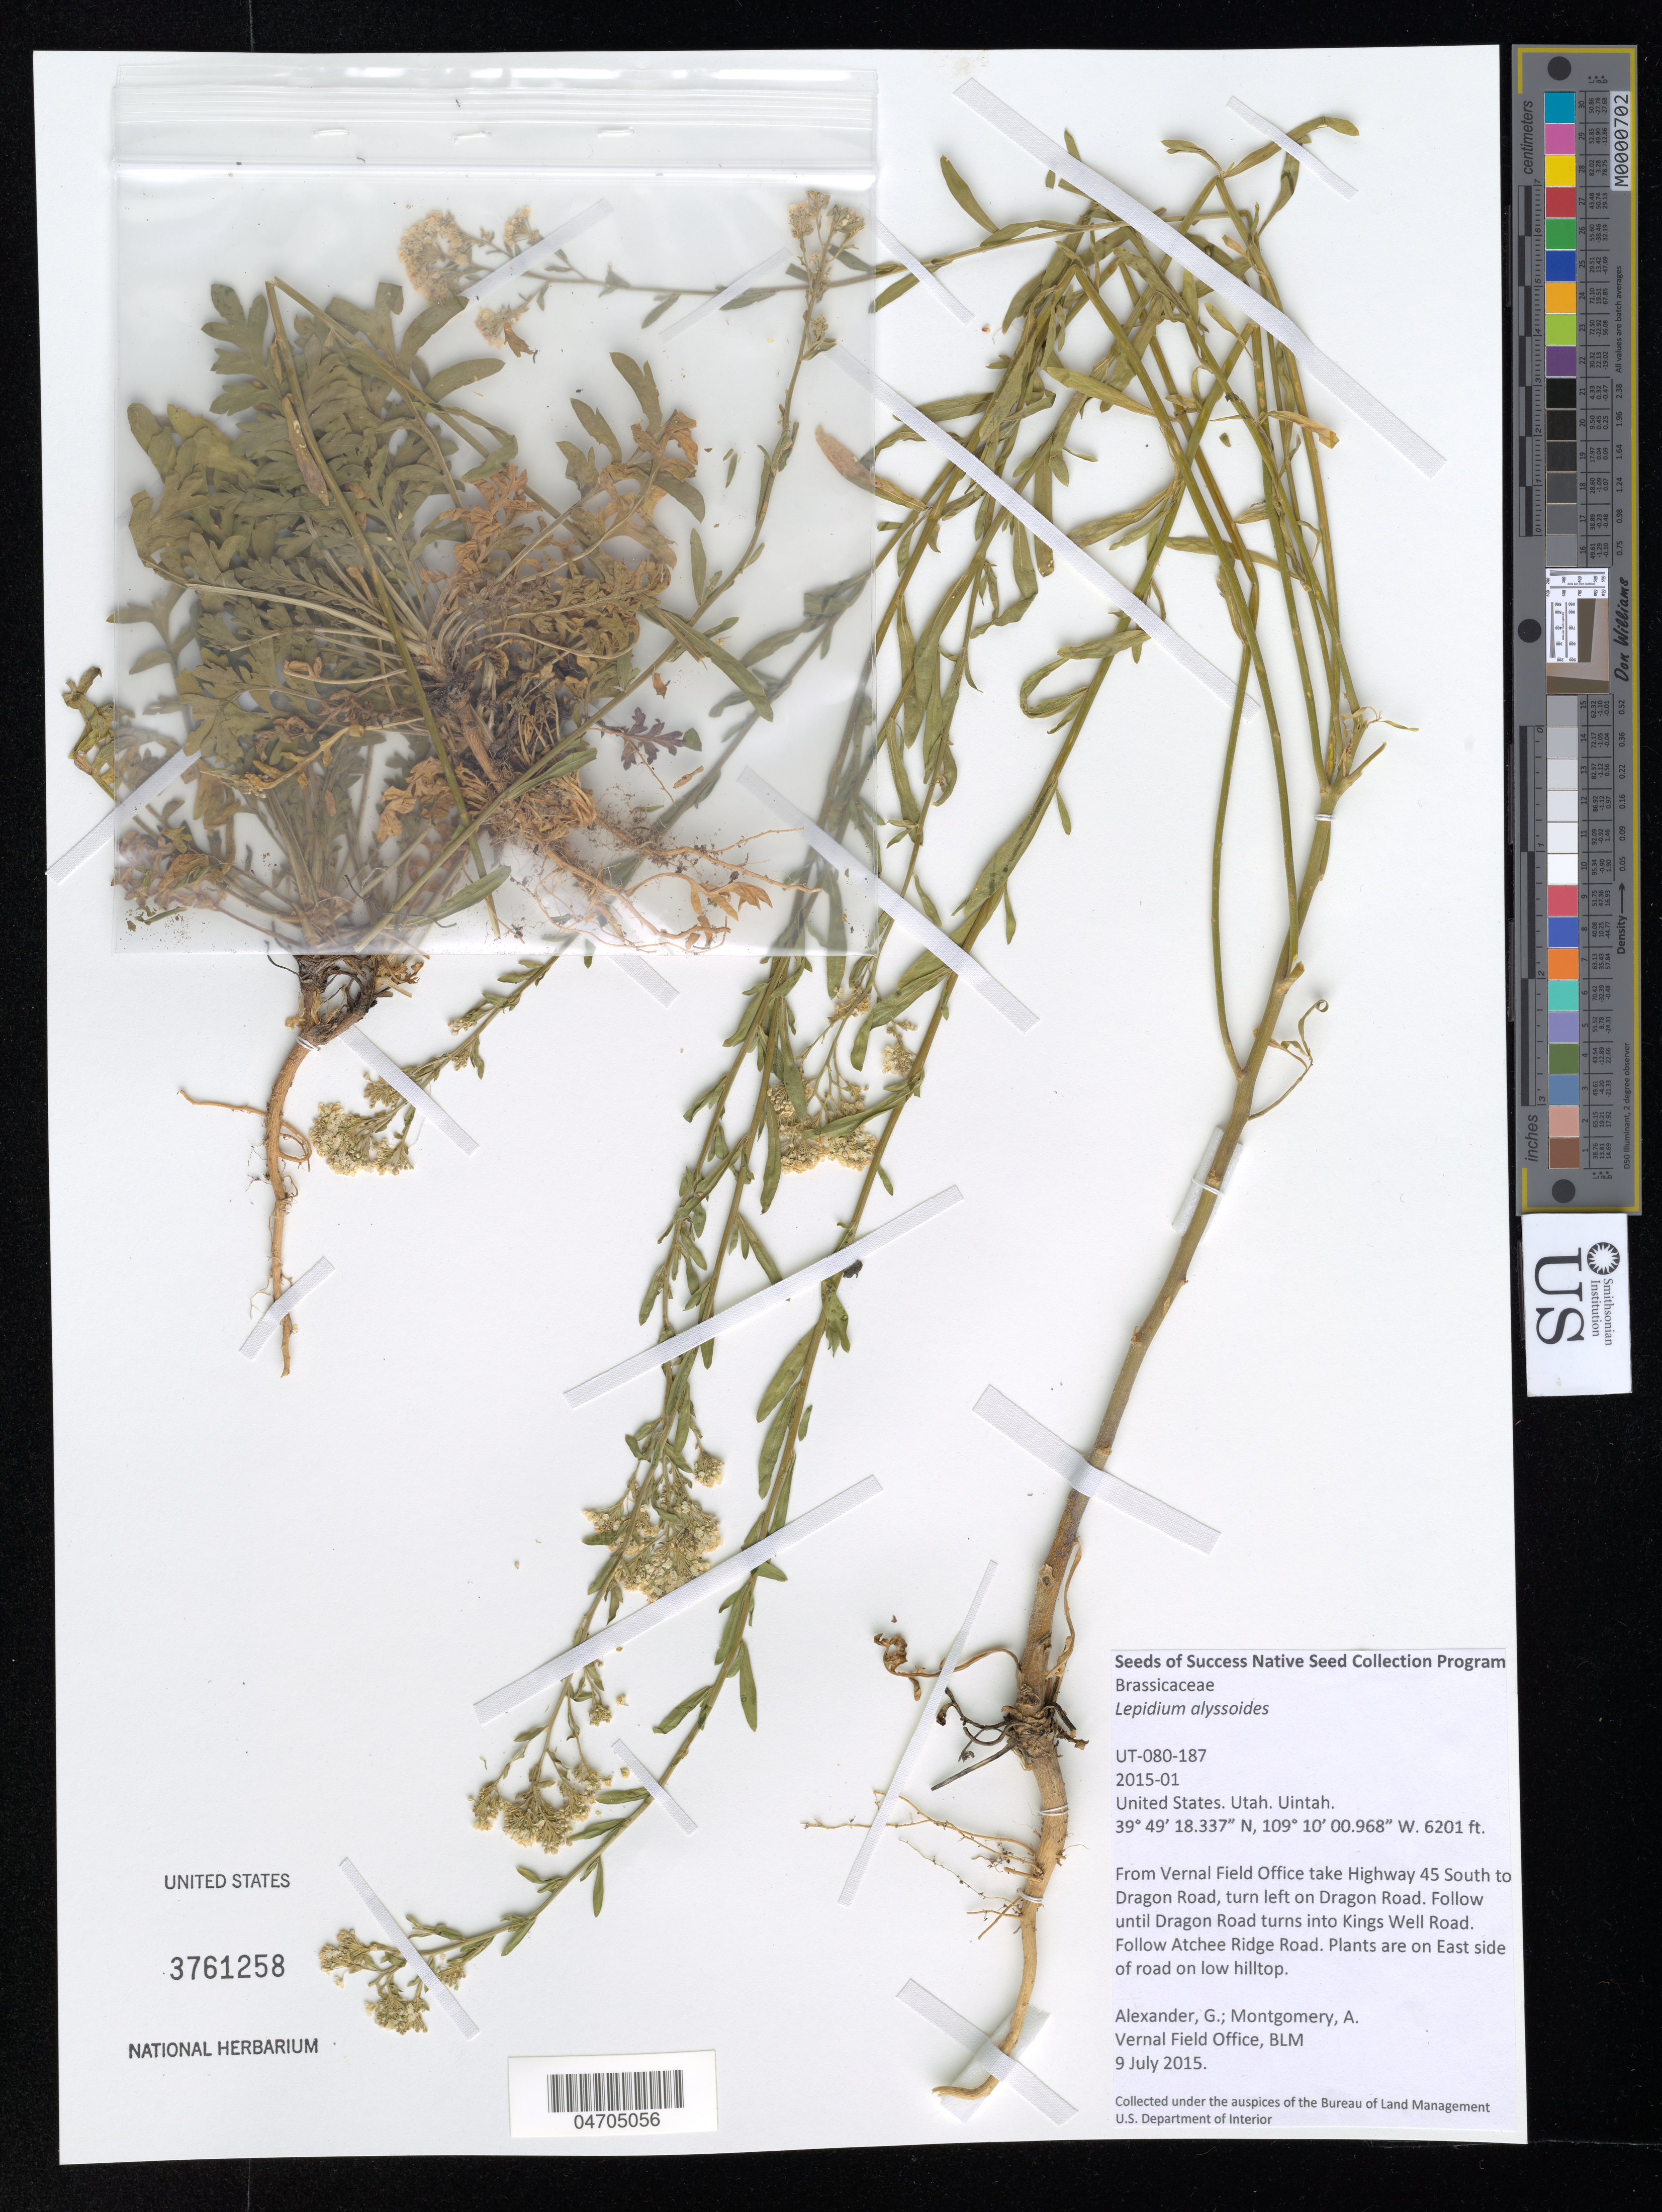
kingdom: Plantae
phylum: Tracheophyta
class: Magnoliopsida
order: Brassicales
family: Brassicaceae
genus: Lepidium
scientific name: Lepidium alyssoides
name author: A. Gray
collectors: G. Alexander & A. Montgomery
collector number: UT-080-187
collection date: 2015-07-09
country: United States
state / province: Utah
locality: Uintah. From Vernal Field Office take Highway 45 South to Dragon Road, turn left on Dragon Road. Follow until Dragon Road turns into Kings Well Road. Follow Atchee Ridge Road. Plants are on East side of road on low hilltop.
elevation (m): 1890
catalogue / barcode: US 3761258